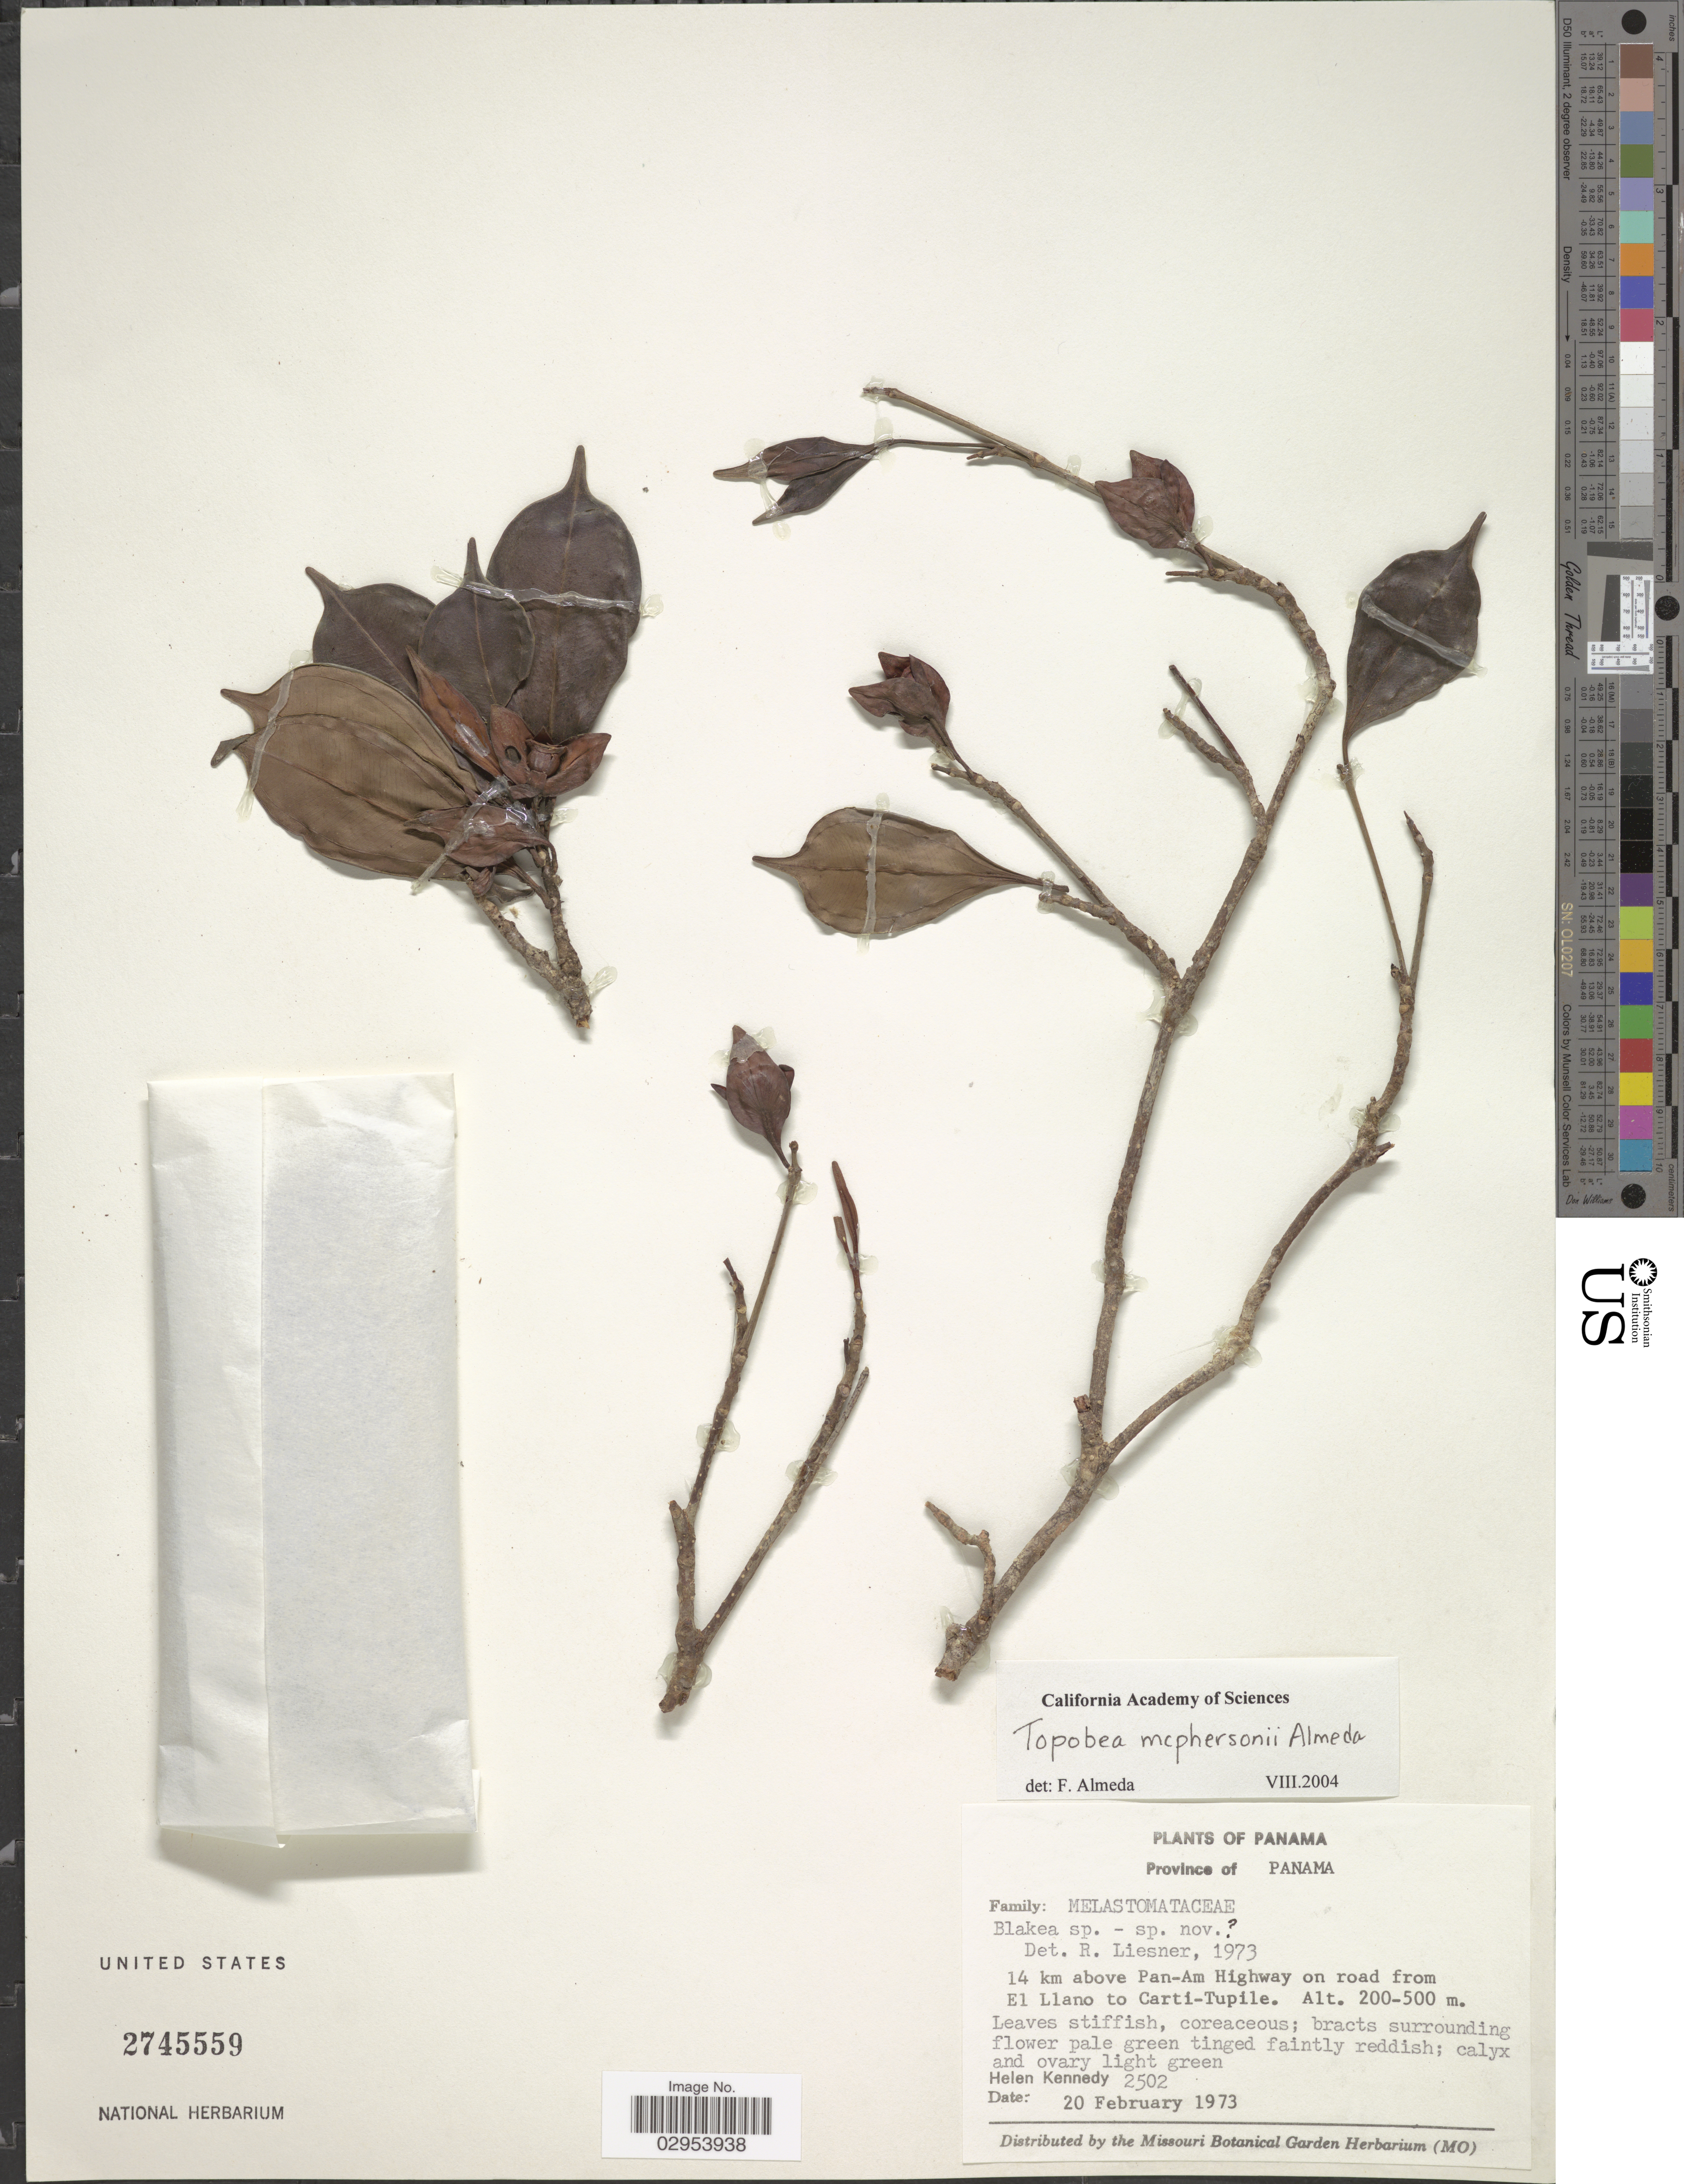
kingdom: Plantae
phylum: Tracheophyta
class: Magnoliopsida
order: Myrtales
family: Melastomataceae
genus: Topobea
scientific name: Topobea mcphersonii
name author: Almeda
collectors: H. Kennedy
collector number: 2502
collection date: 1973-02-20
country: Panama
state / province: Panamá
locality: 14 km above Pan-Am Highway on road from El Llano to Carti-Tupile.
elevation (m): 200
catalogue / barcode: US 2745559